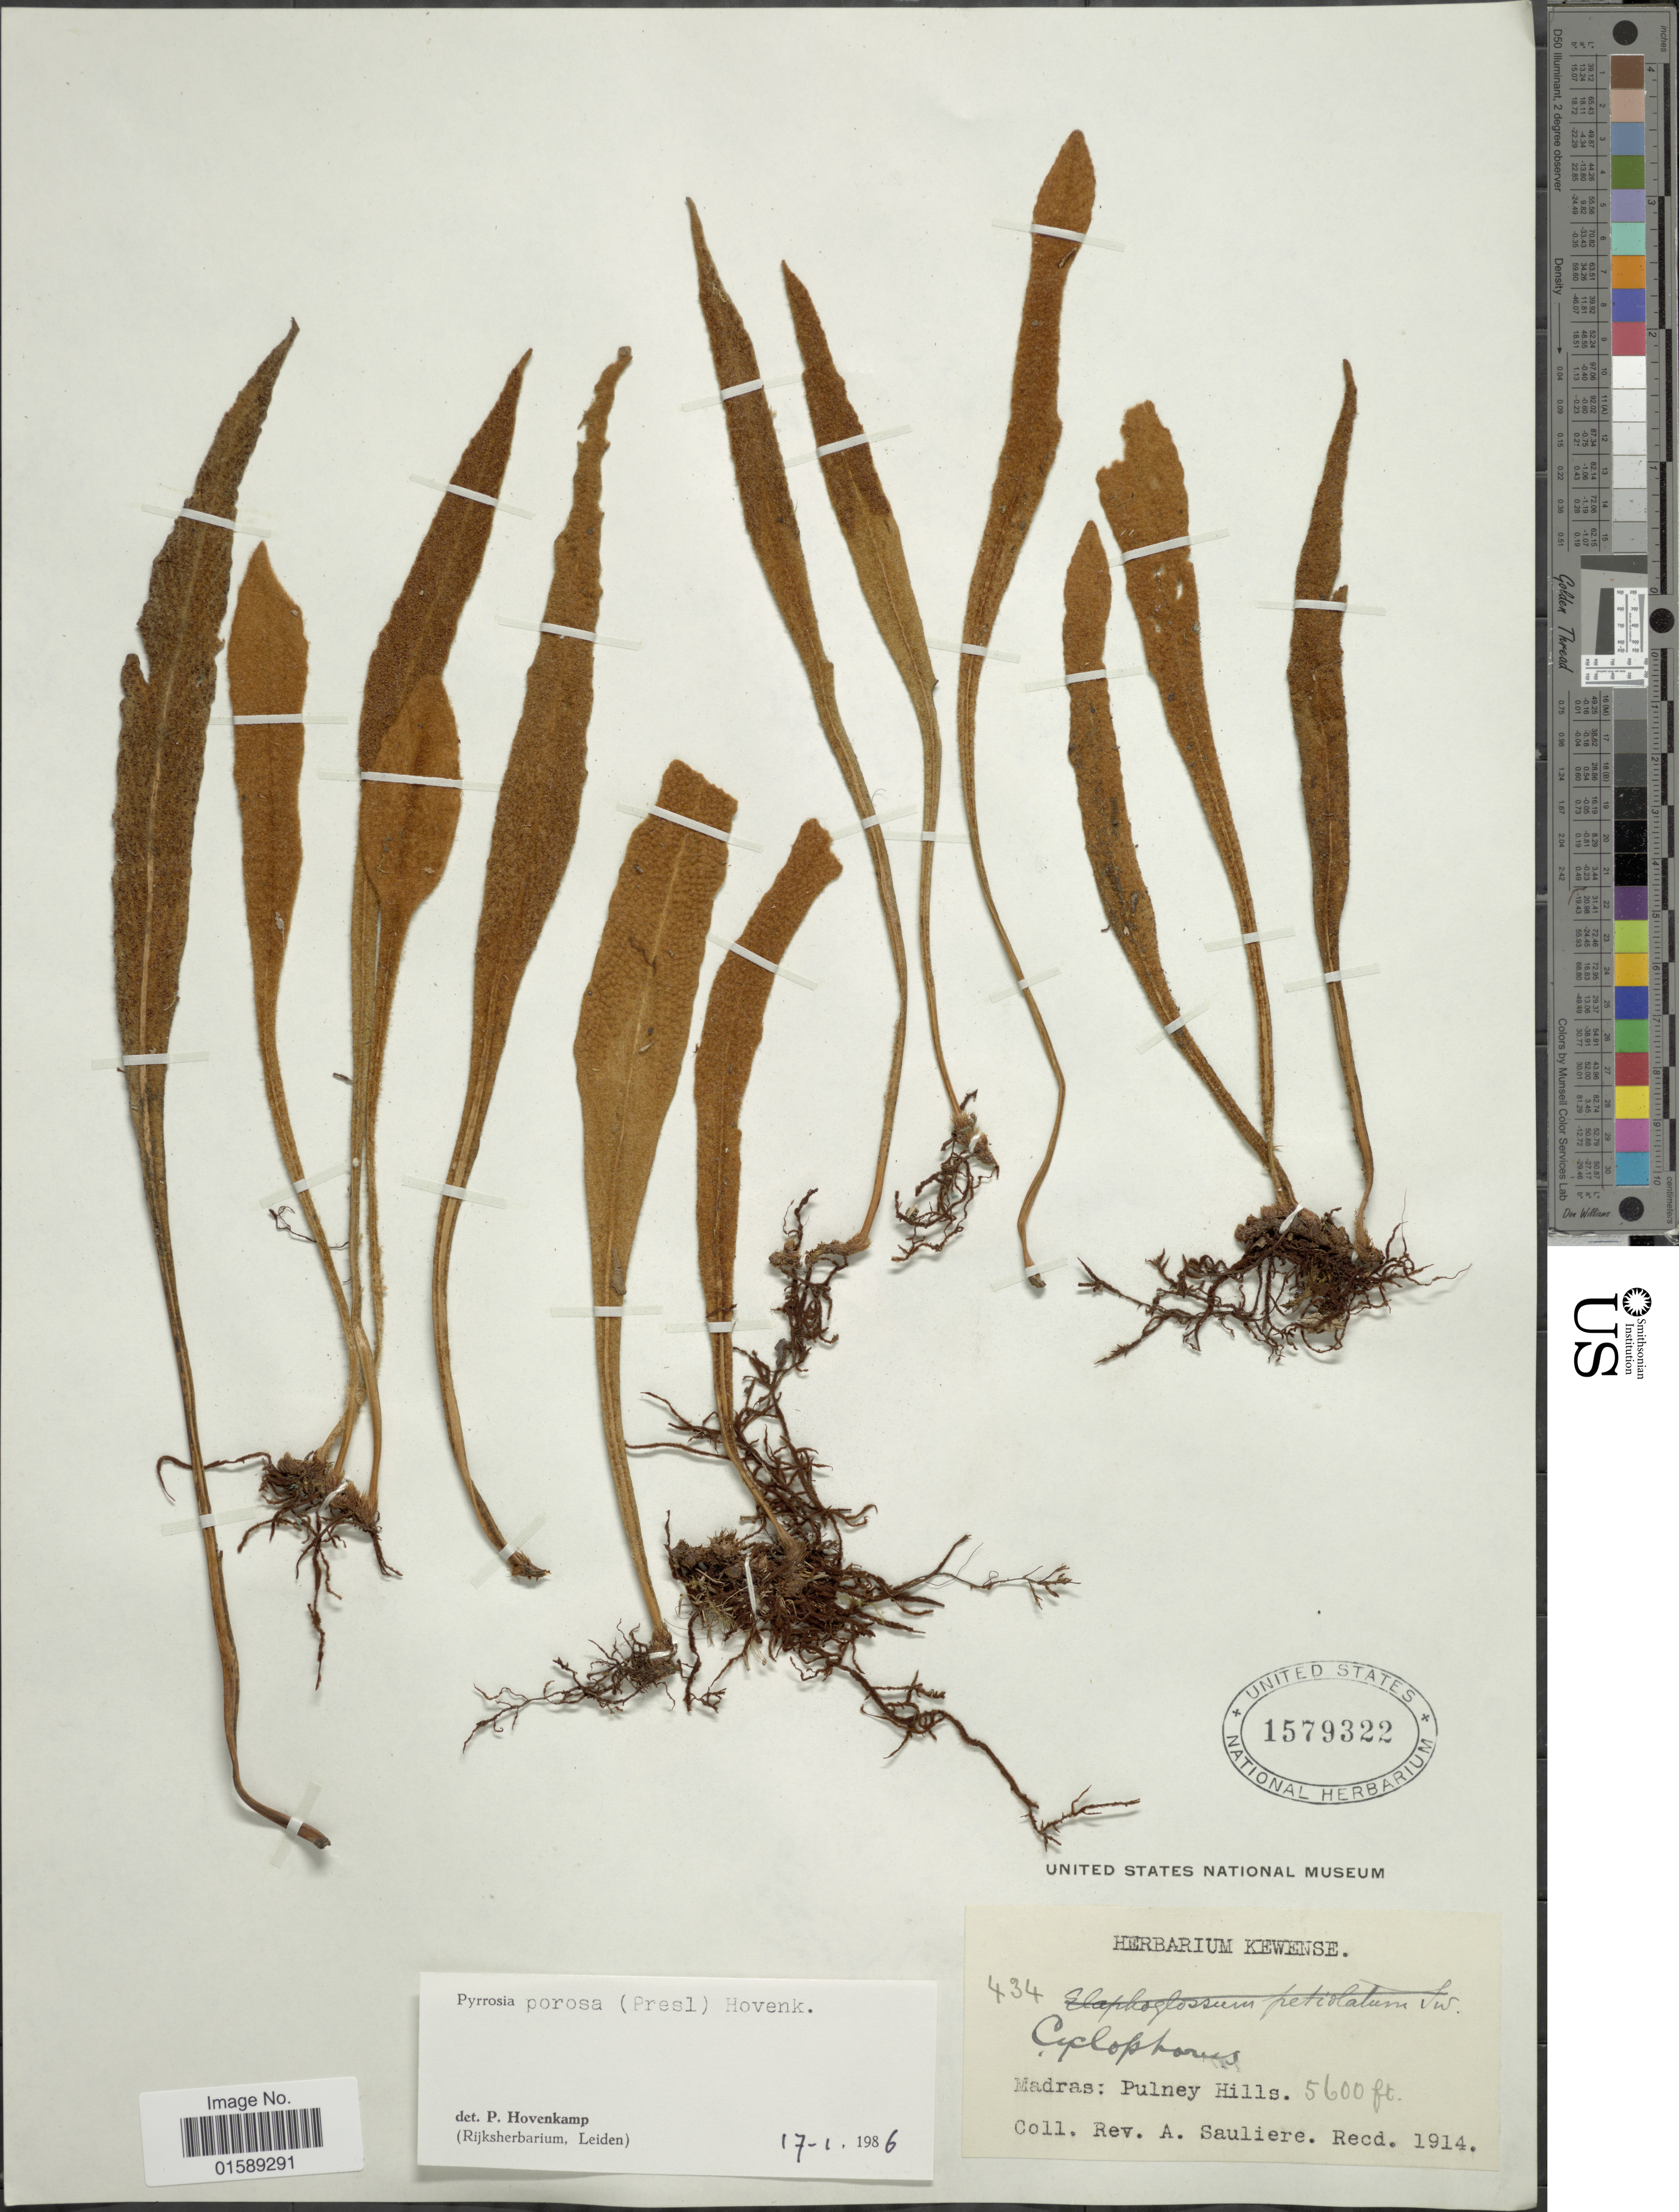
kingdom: Plantae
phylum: Tracheophyta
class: Polypodiopsida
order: Polypodiales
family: Polypodiaceae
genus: Pyrrosia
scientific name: Pyrrosia porosa var. porosa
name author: (C. Presl) Hovenkamp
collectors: A. Sauliere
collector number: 434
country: India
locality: Madras: Pulney Hills.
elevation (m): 1707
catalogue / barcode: US 1579322